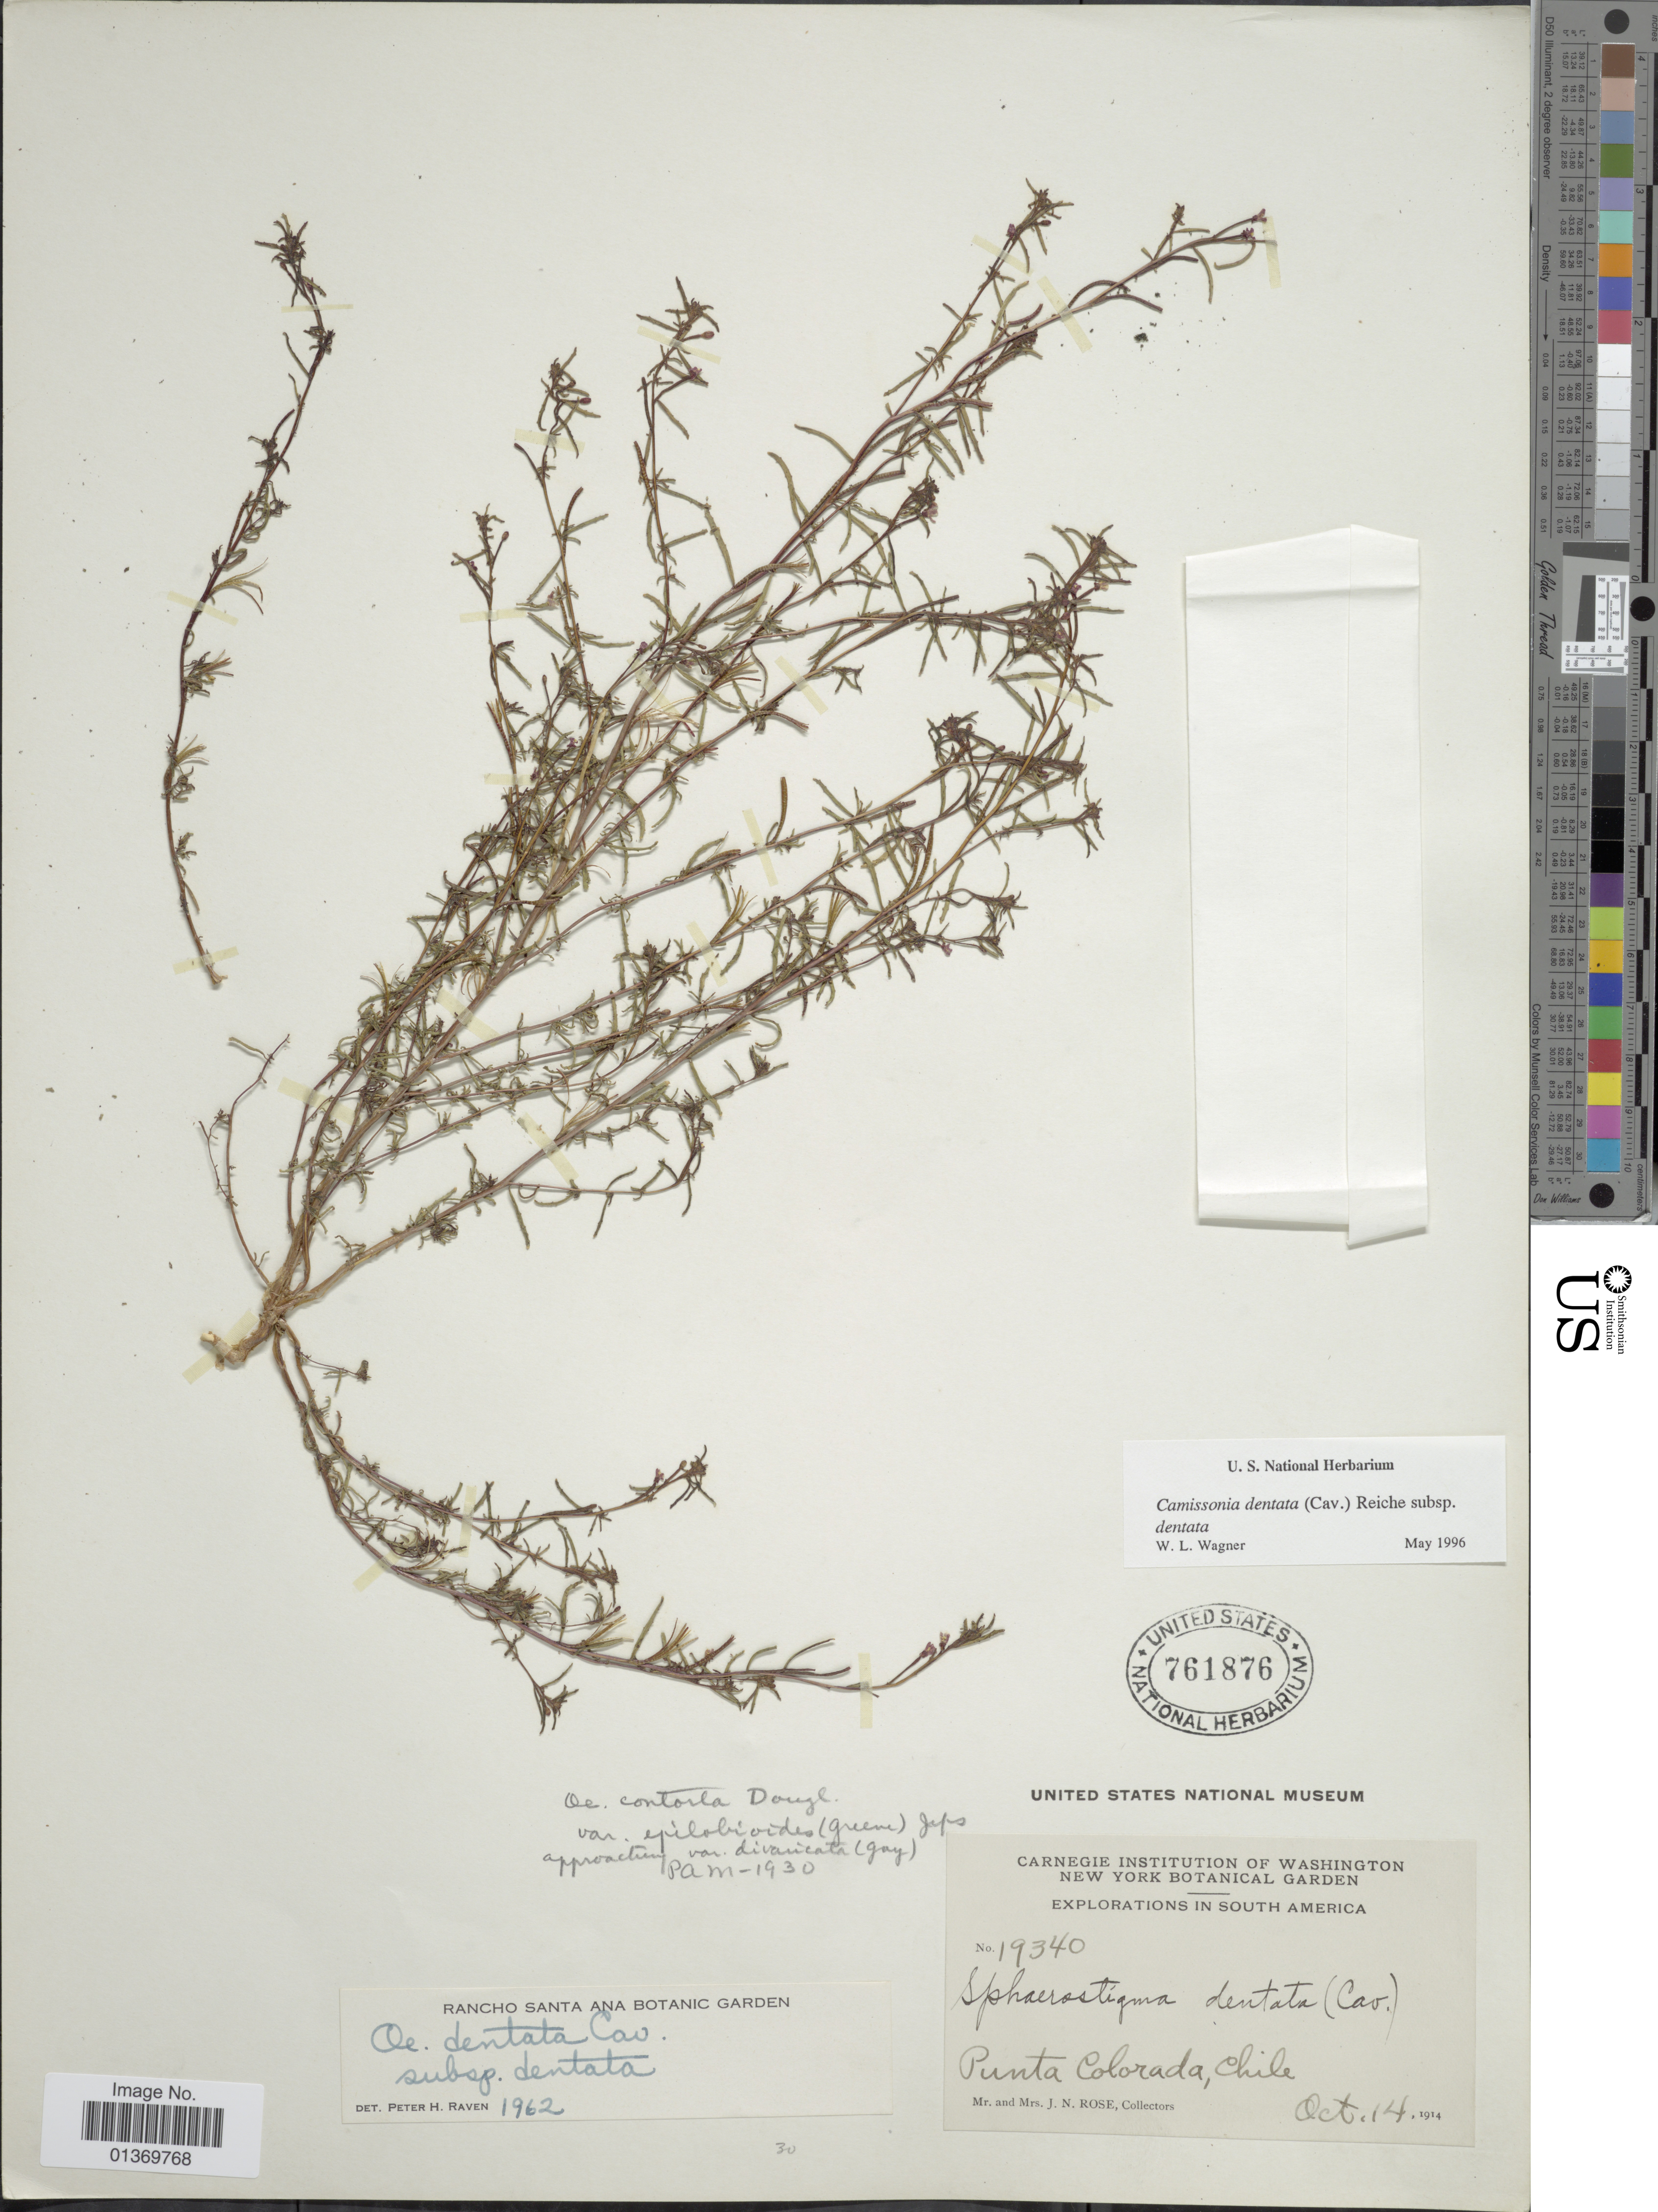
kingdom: Plantae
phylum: Tracheophyta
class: Magnoliopsida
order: Myrtales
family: Onagraceae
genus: Camissonia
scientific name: Camissonia dentata subsp. dentata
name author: (Cav.) Reiche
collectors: J. N. Rose & L. B. Rose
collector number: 19340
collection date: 1914-10-14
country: Chile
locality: Punta Colorada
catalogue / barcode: US 761876